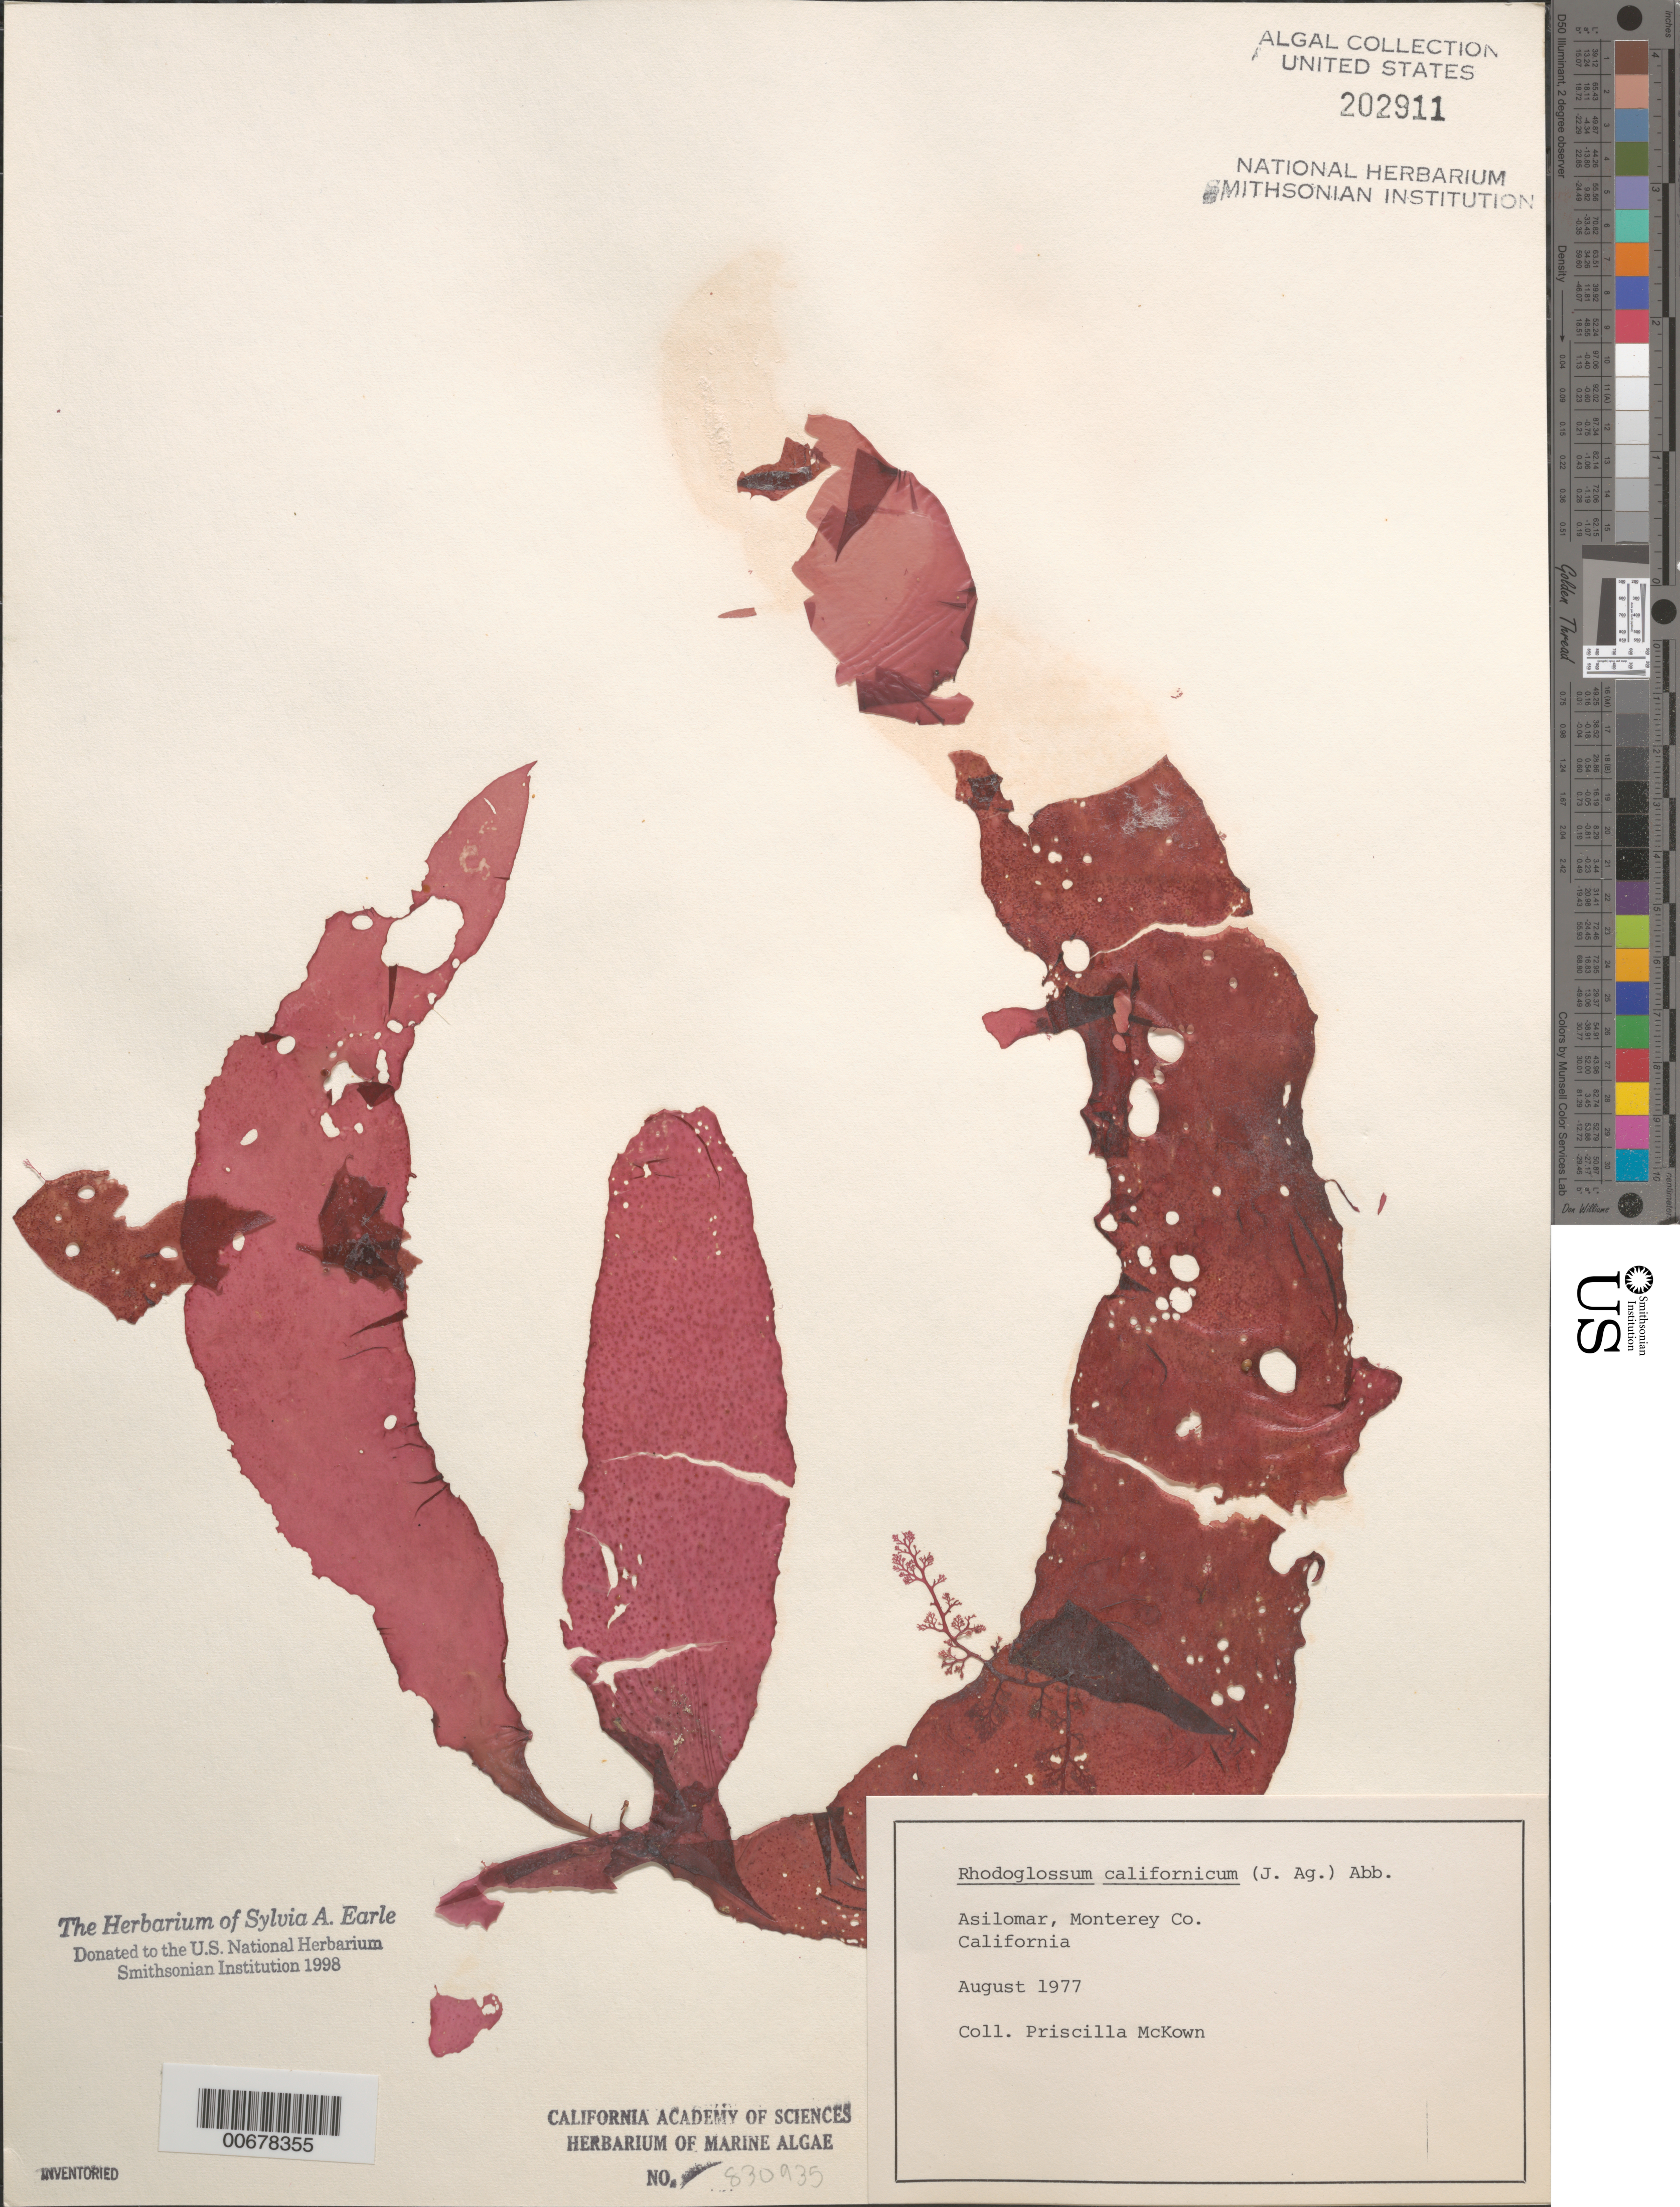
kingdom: Plantae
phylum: Rhodophyta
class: Florideophyceae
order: Gigartinales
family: Gigartinaceae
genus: Mazzaella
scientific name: Mazzaella californica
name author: (J. Agardh) G. De Toni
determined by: Algae name updating Project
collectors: P. McKown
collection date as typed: Aug 1977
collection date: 1977-08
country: United States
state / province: California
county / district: Monterey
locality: Asilomar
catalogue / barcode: US 202911